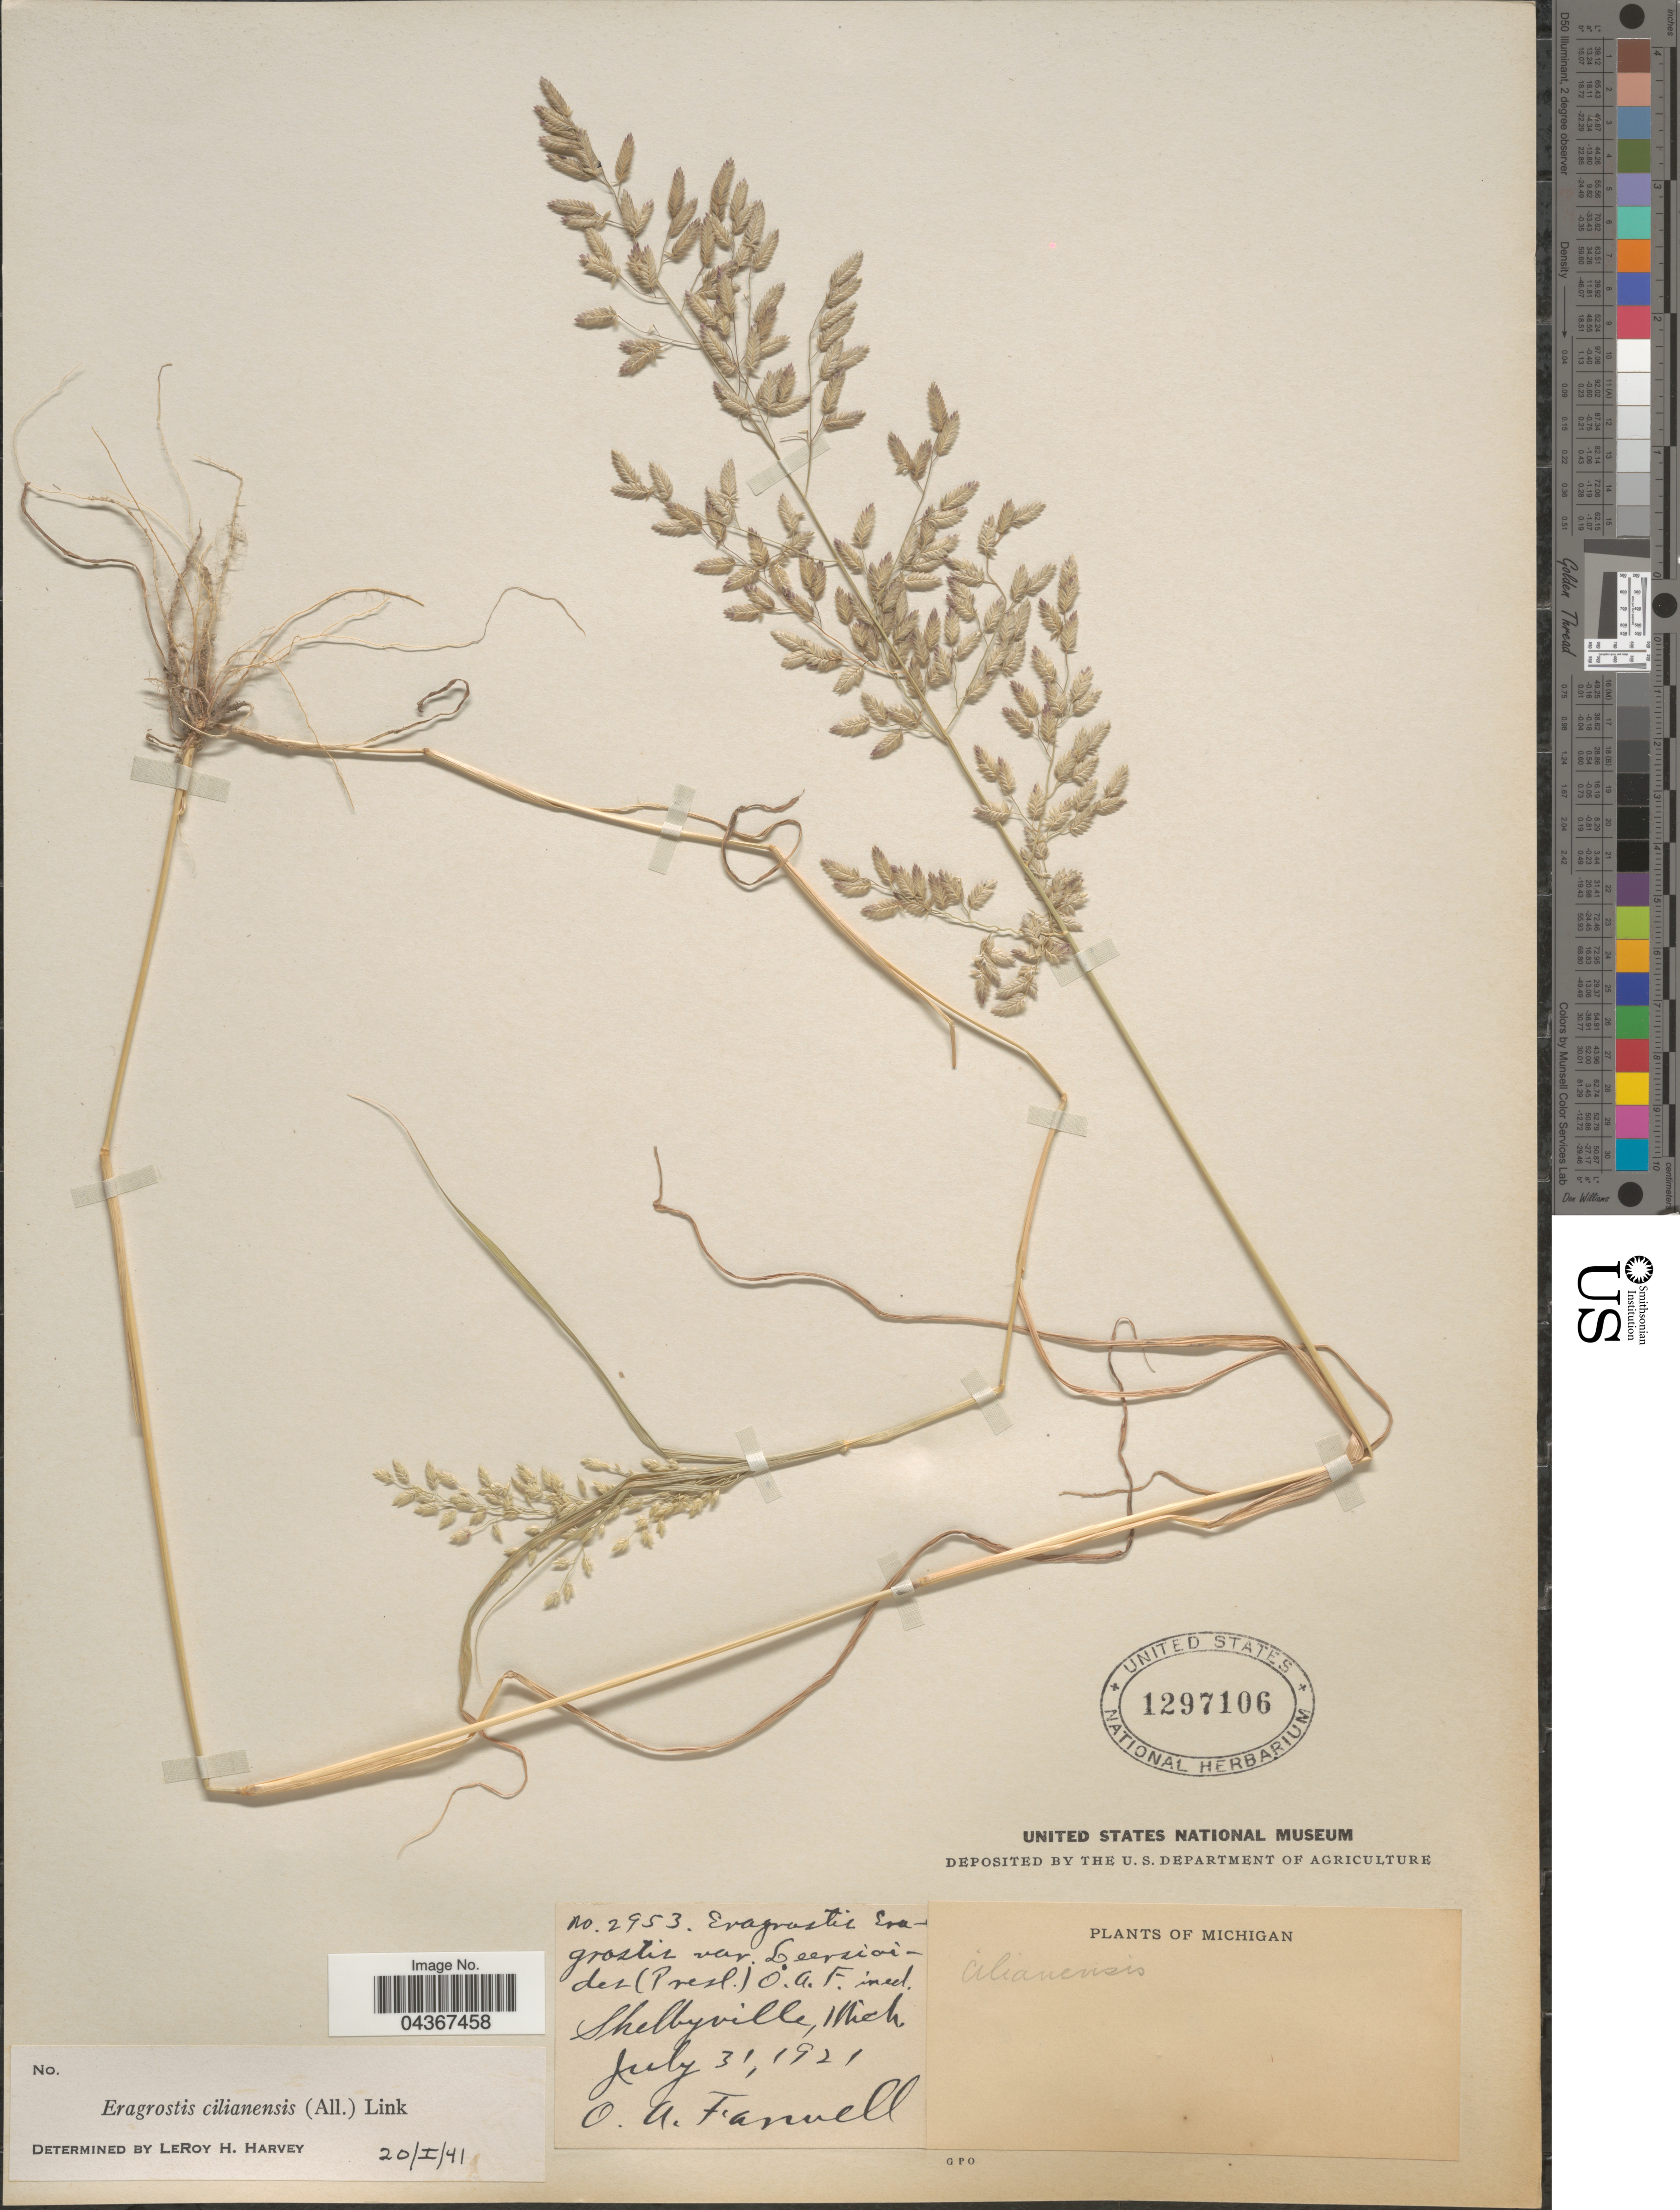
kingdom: Plantae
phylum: Tracheophyta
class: Liliopsida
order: Poales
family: Poaceae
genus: Eragrostis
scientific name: Eragrostis cilianensis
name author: (Bellardi) Vignolo ex Janch.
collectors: O. Farwell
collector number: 2953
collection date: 1921-07-31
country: United States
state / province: Michigan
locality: Shelbyville.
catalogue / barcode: US 1297106